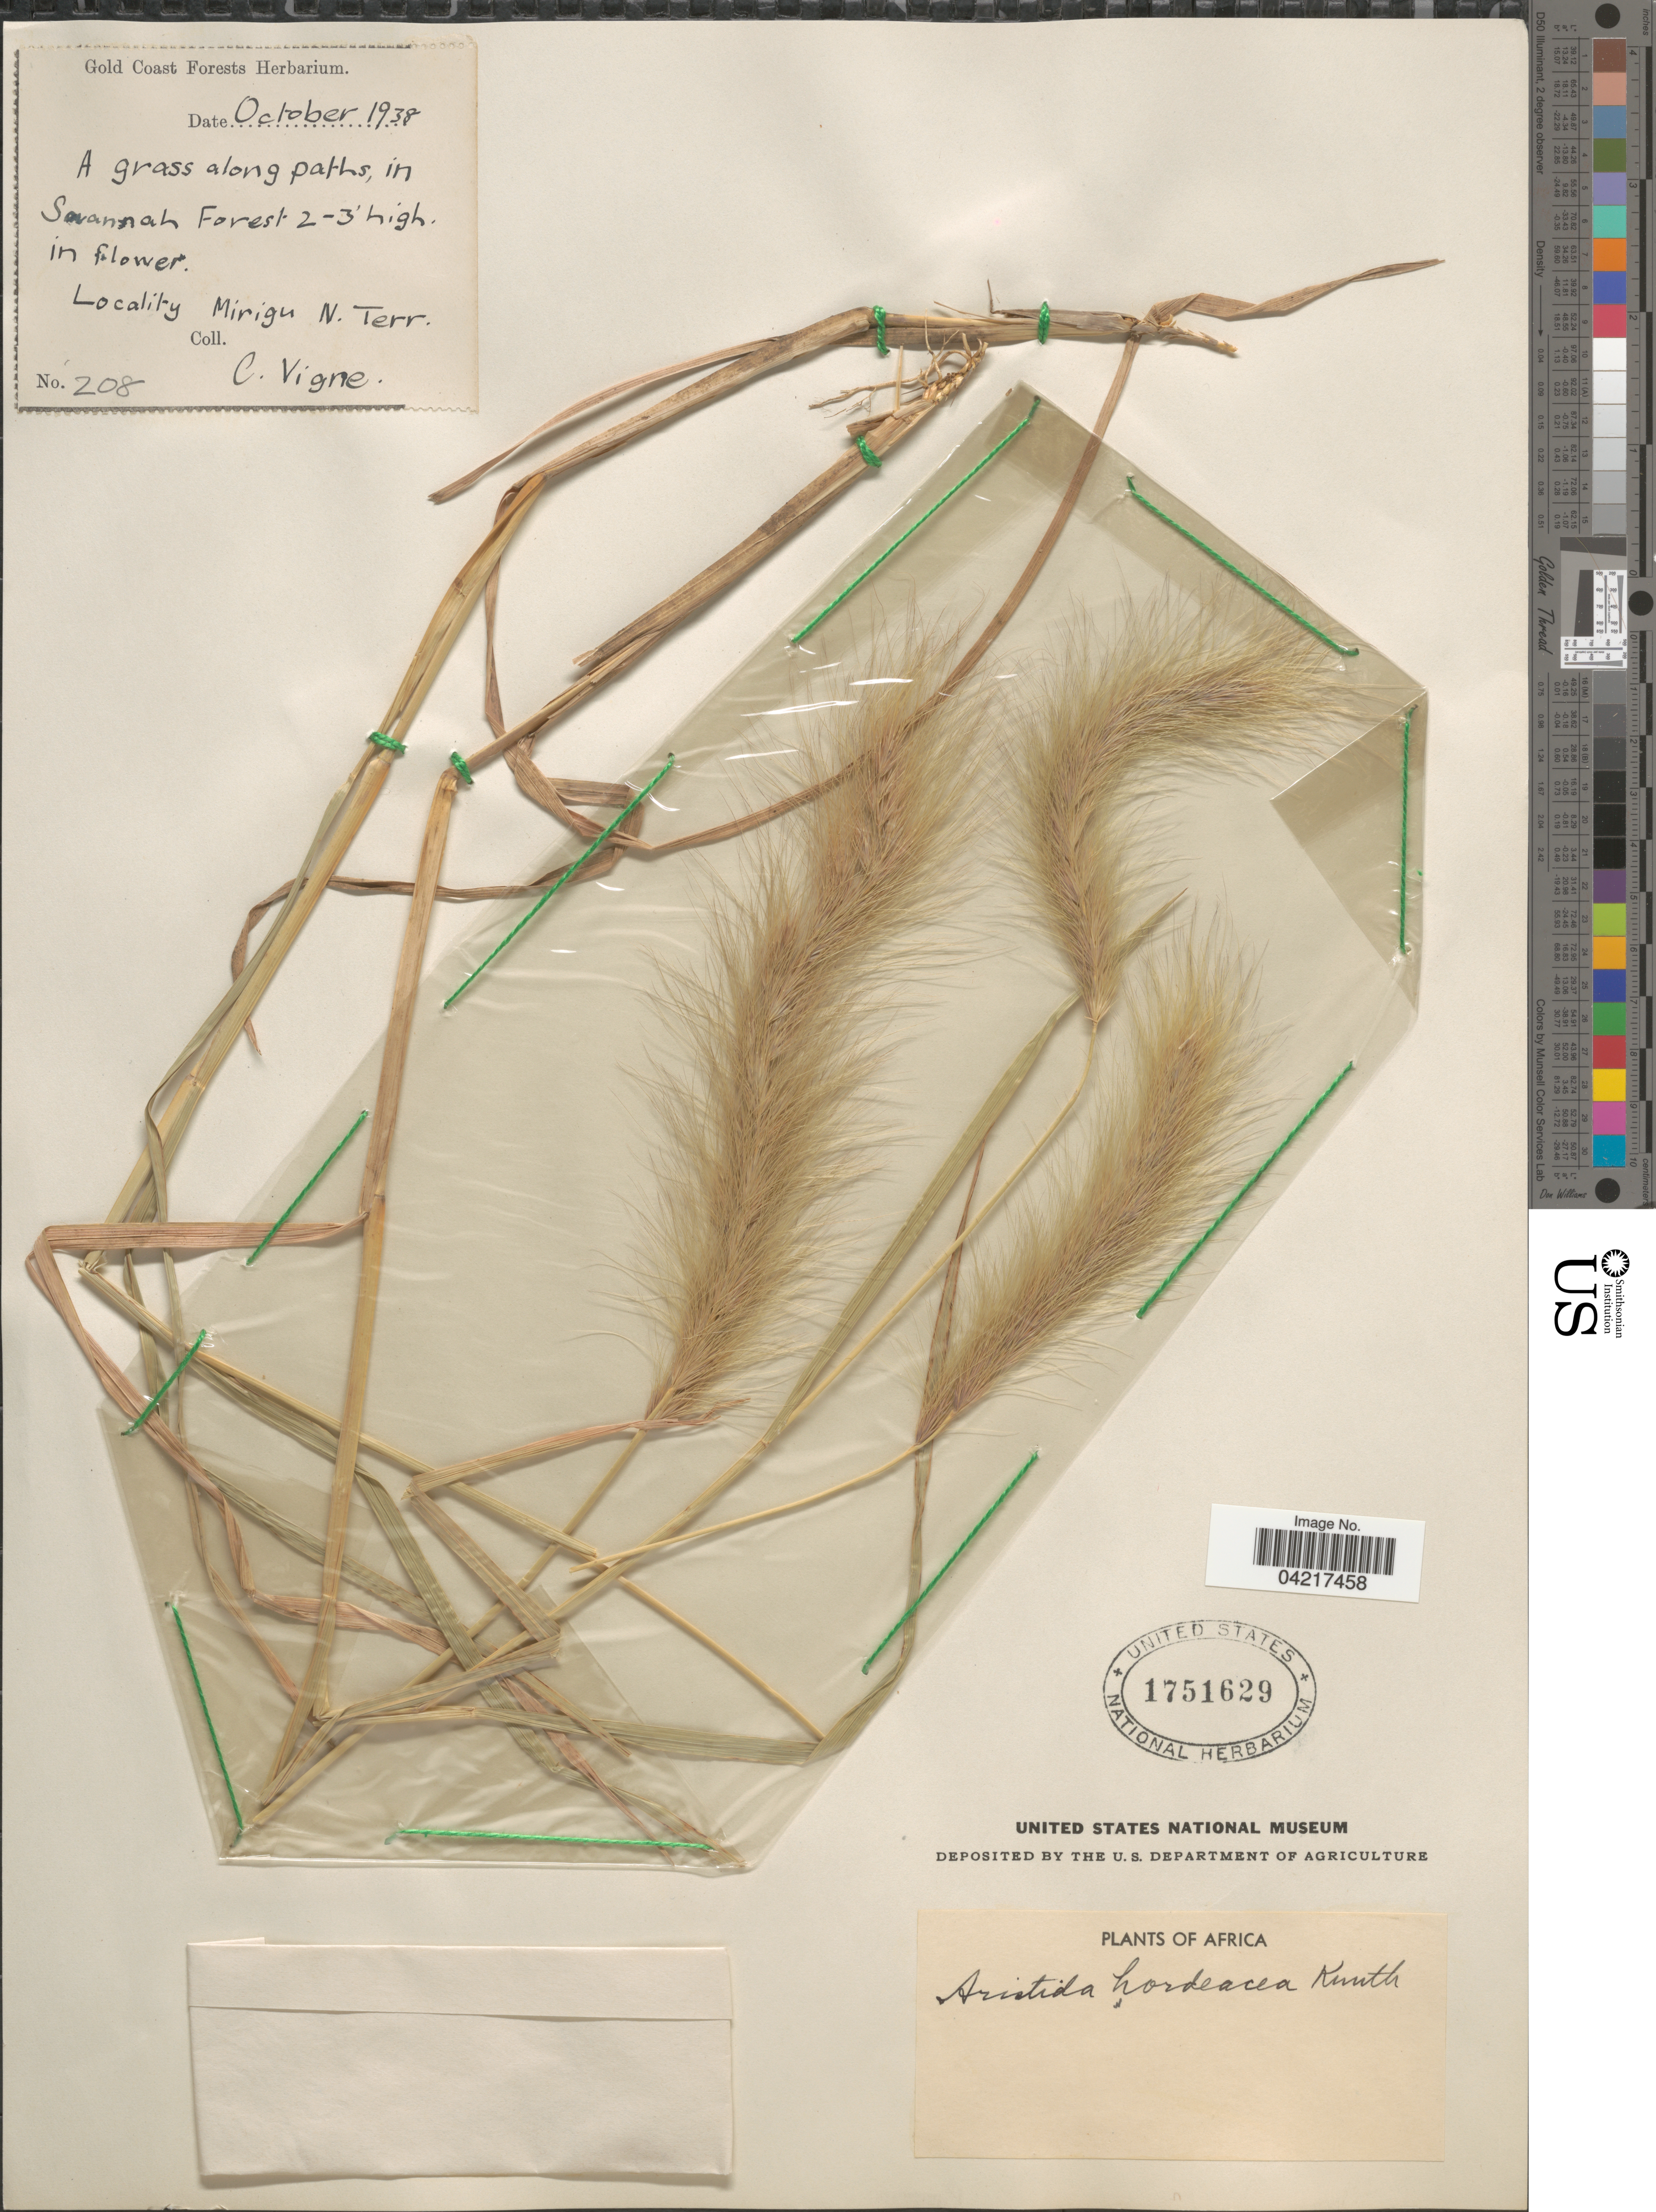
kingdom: Plantae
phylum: Tracheophyta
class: Liliopsida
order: Poales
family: Poaceae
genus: Aristida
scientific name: Aristida hordeacea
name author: Kunth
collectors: C. Vigne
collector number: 208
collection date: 1938-10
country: Ghana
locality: Africa. A grass along paths, in Savannah Forest. Mirigu N. Terr.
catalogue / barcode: US 1751629